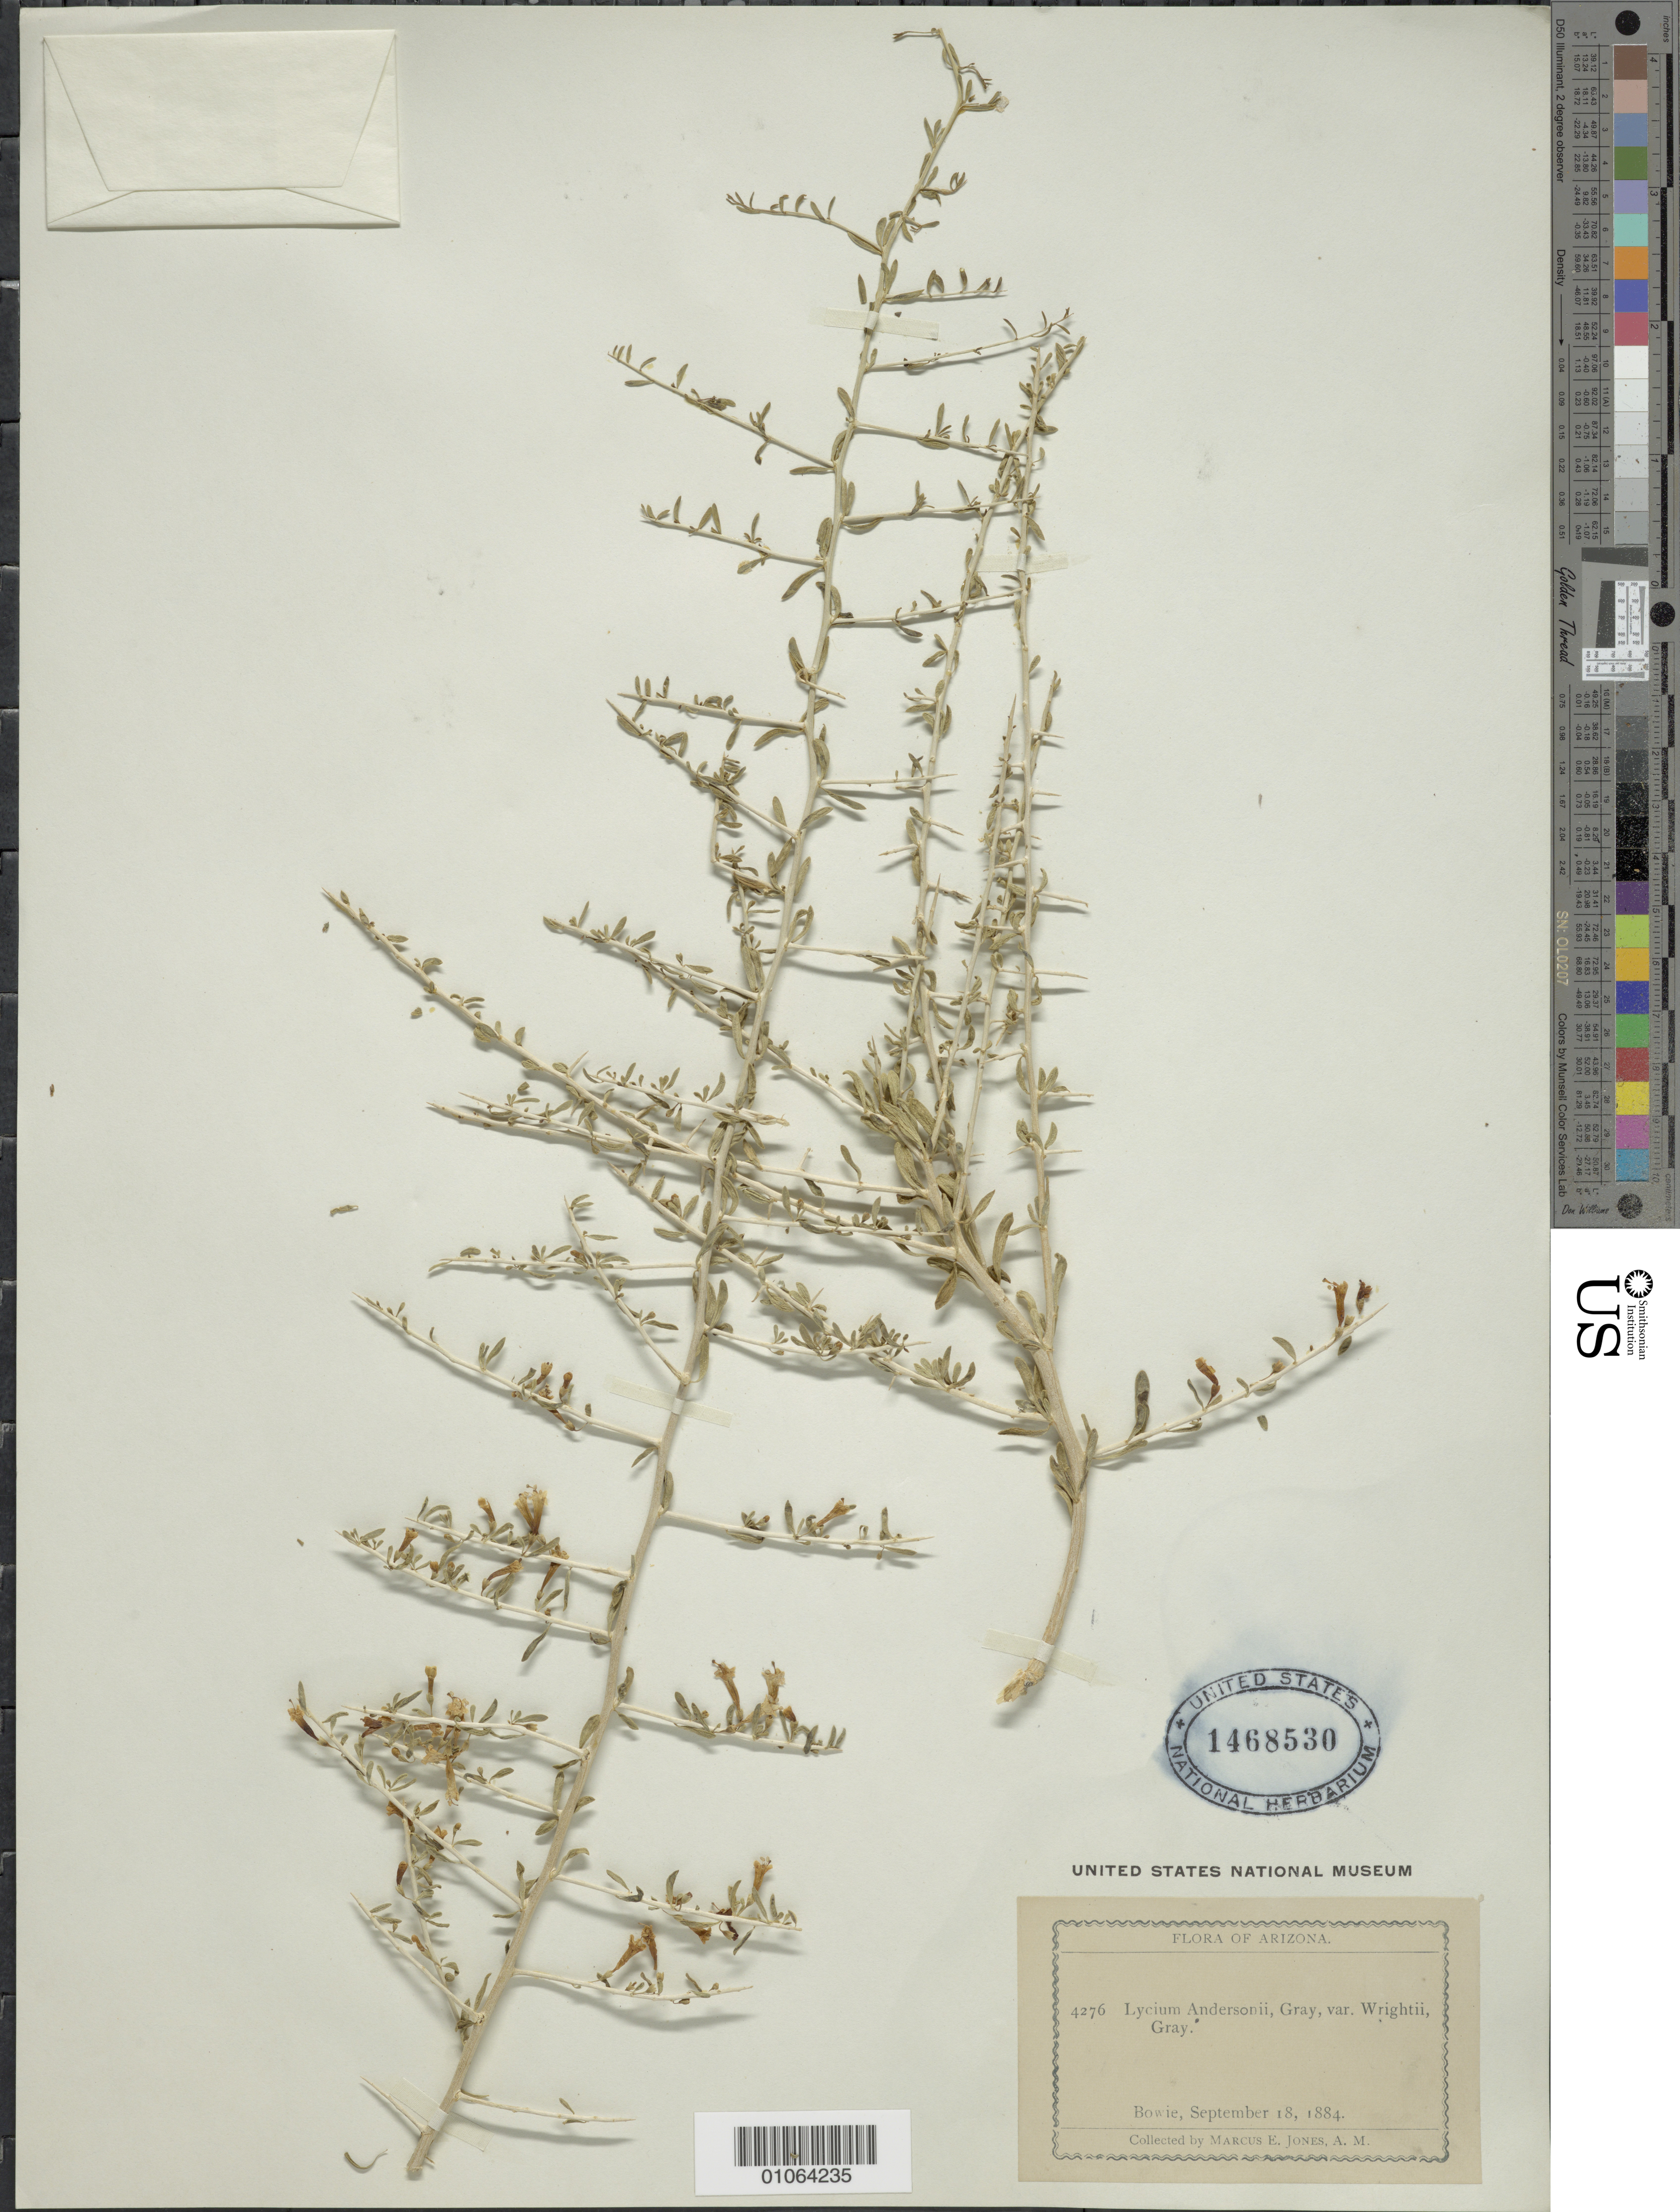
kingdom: Plantae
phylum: Tracheophyta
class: Magnoliopsida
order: Solanales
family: Solanaceae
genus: Lycium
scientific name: Lycium andersonii var. wrightii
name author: A. Gray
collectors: M. E. Jones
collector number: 4276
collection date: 1884-09-18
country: United States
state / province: Arizona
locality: Bowie.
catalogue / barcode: US 1468530